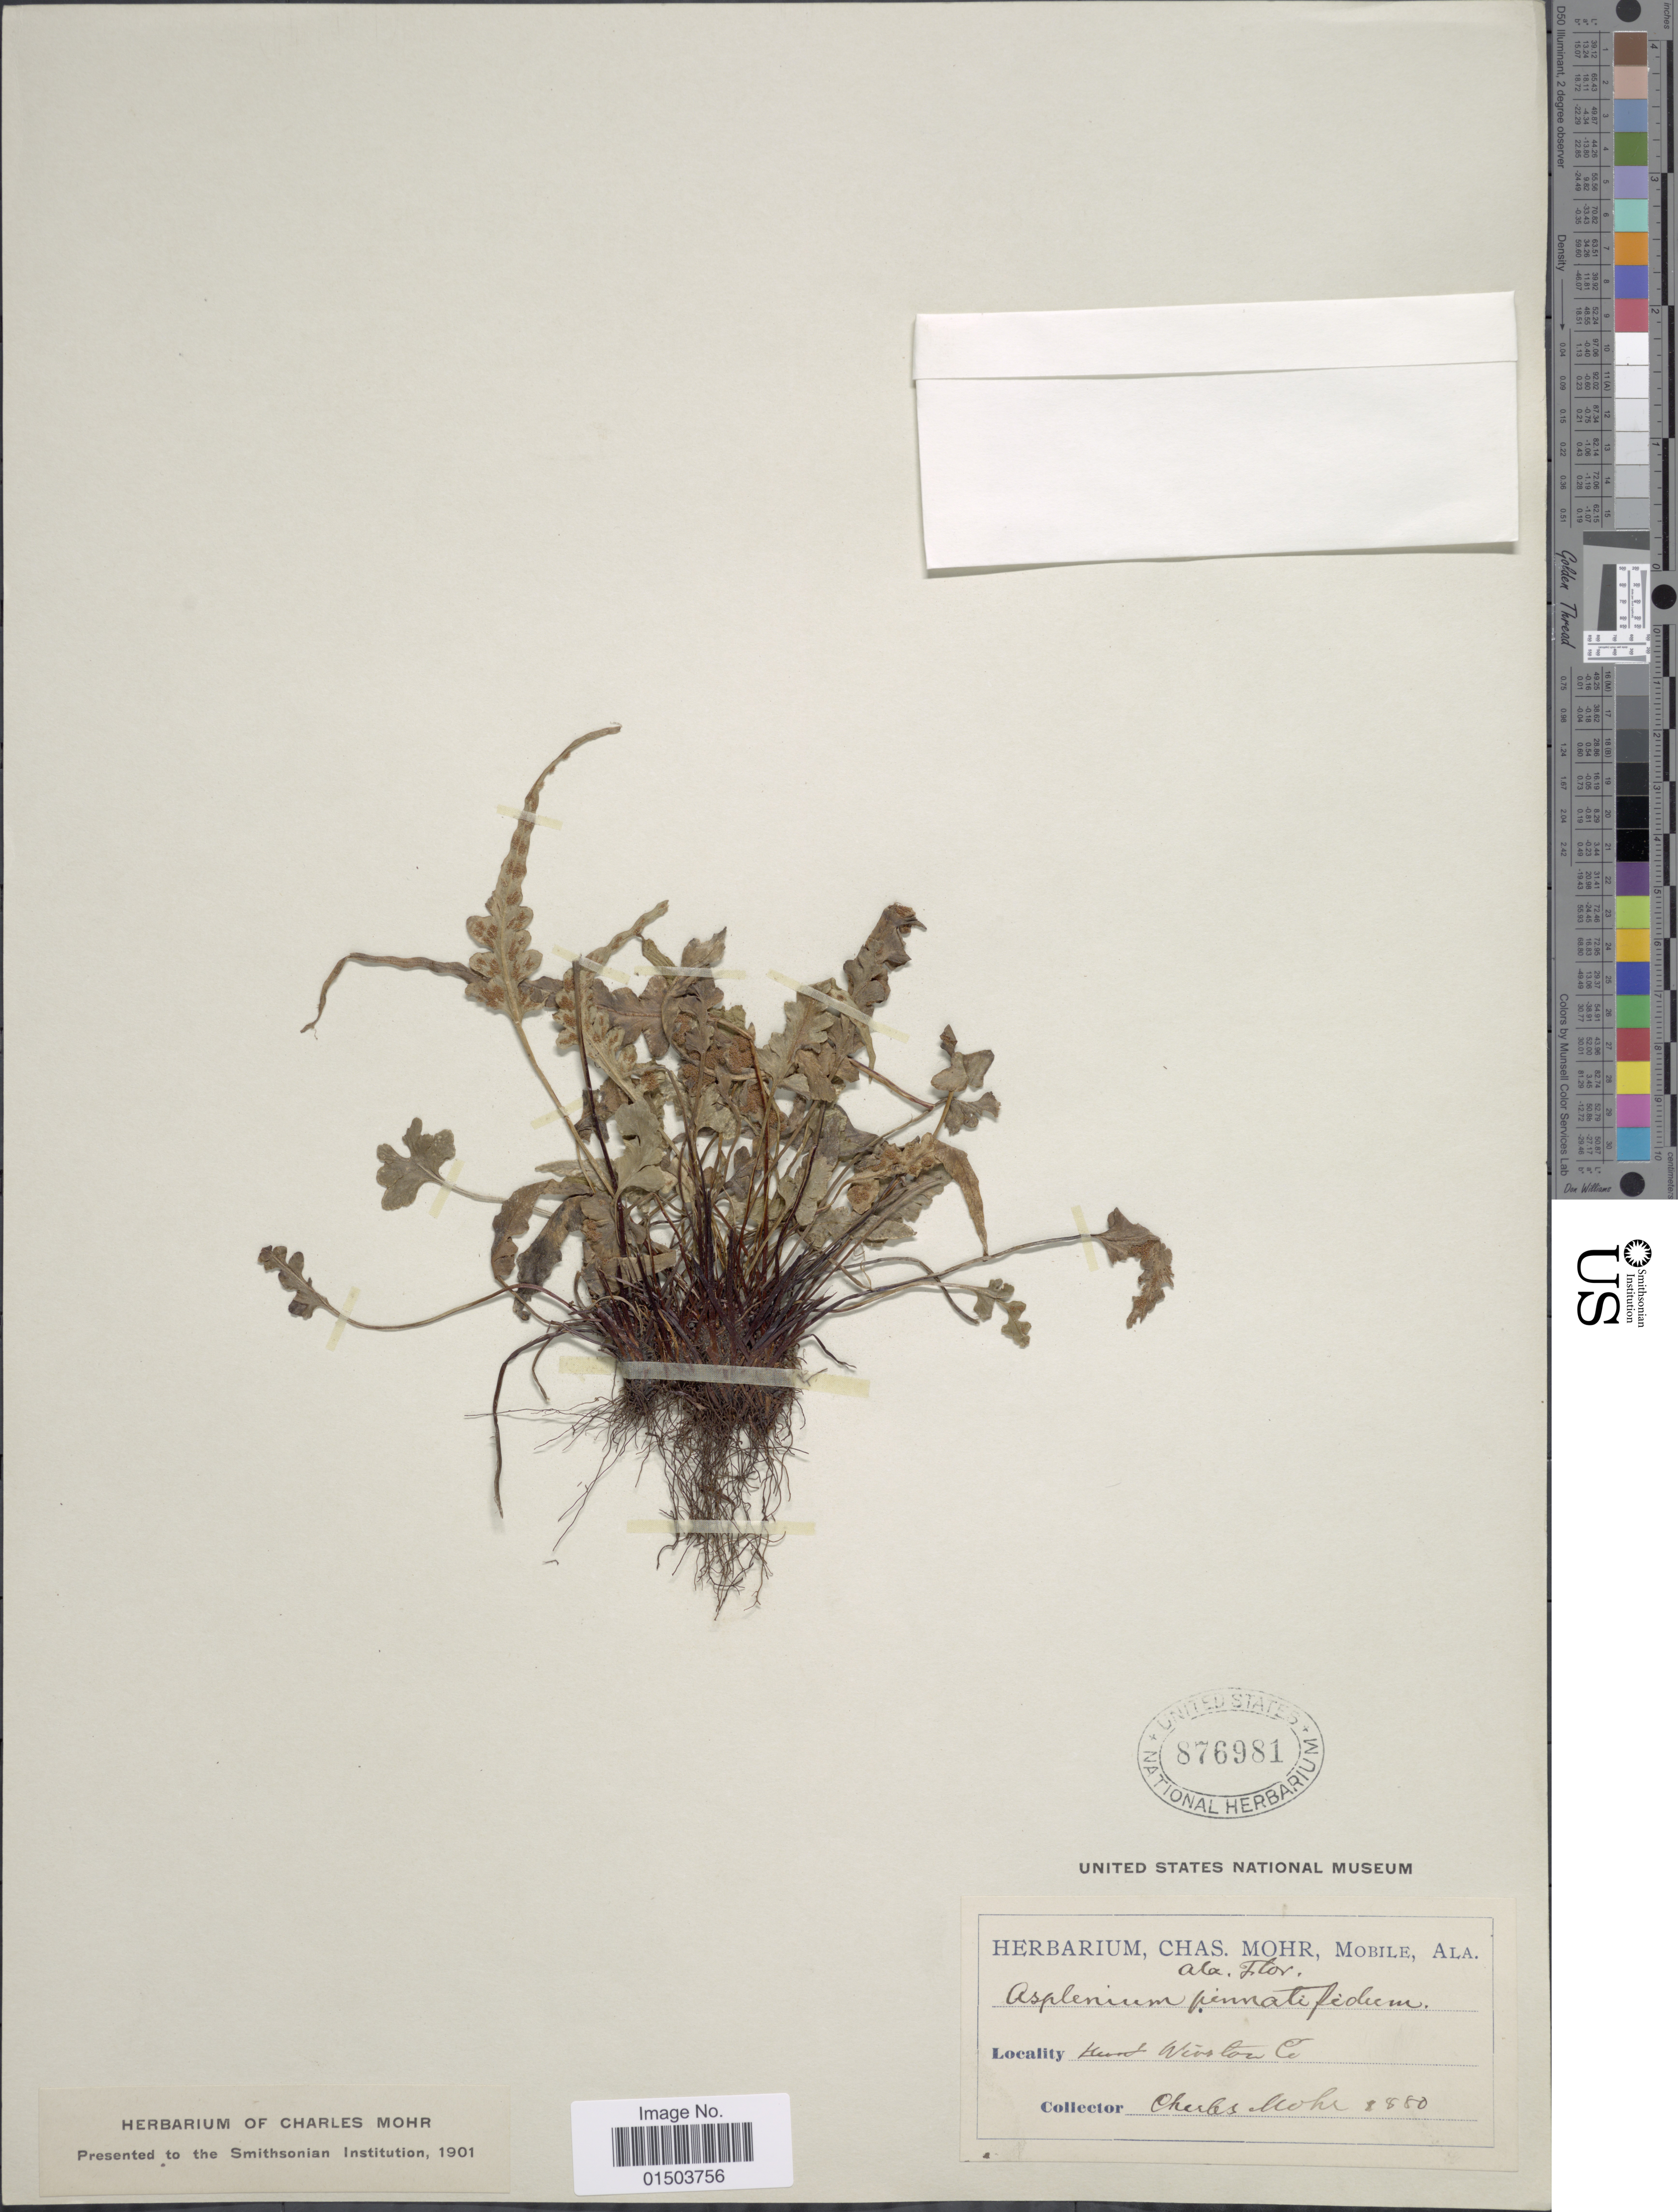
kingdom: Plantae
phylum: Tracheophyta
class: Polypodiopsida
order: Polypodiales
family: Aspleniaceae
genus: Asplenium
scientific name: Asplenium pinnatifidum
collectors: Mohr, C. T. (herbarium)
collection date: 1880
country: United States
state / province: Alabama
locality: Winston Co.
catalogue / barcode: US 876981